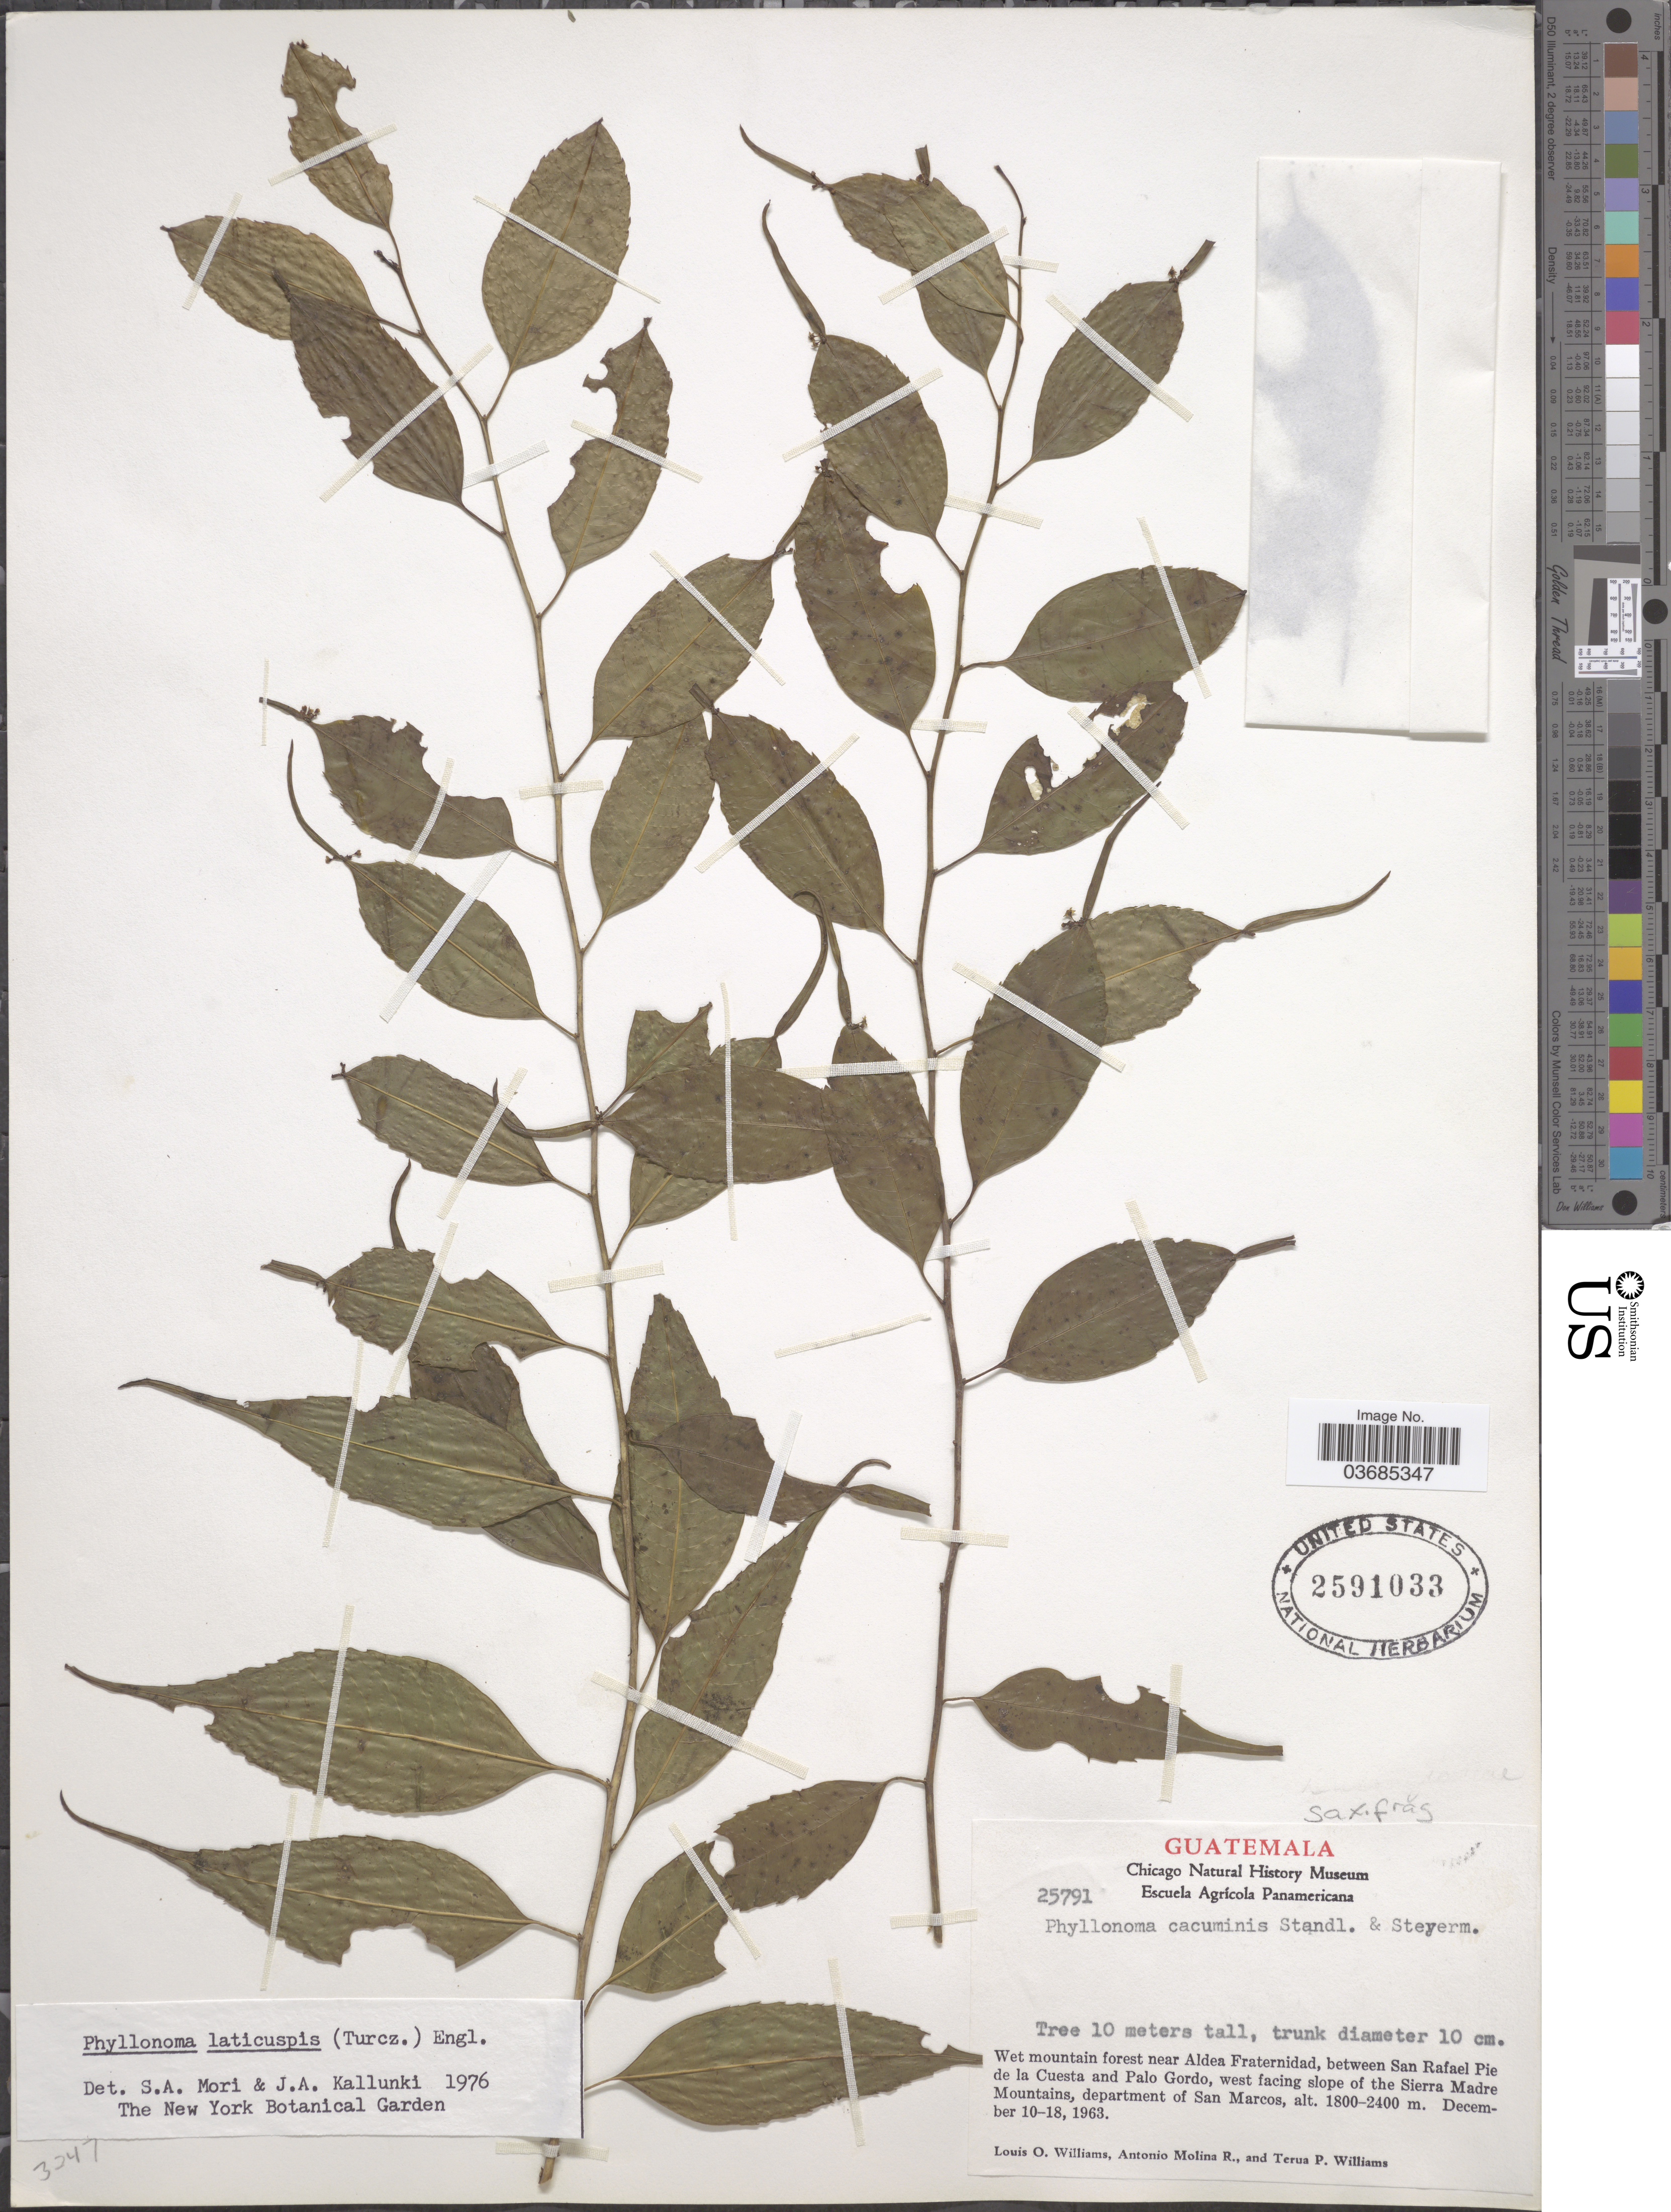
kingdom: Plantae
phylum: Tracheophyta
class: Magnoliopsida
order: Aquifoliales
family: Phyllonomaceae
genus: Phyllonoma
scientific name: Phyllonoma laticuspis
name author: (Turcz.) Engl.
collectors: L. O. Williams, A. Molina R. & T. Williams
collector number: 25791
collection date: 1963-12-10/1963-12-18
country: Guatemala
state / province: San Marcos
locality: Wet mountain forest near Aldea Fraternidad, between San Rafael Pie de la Cuesta and Palo Gordo, west facing slope of the Sierra Madre Mountains, department of San Marcos.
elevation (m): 1800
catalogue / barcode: US 2591033